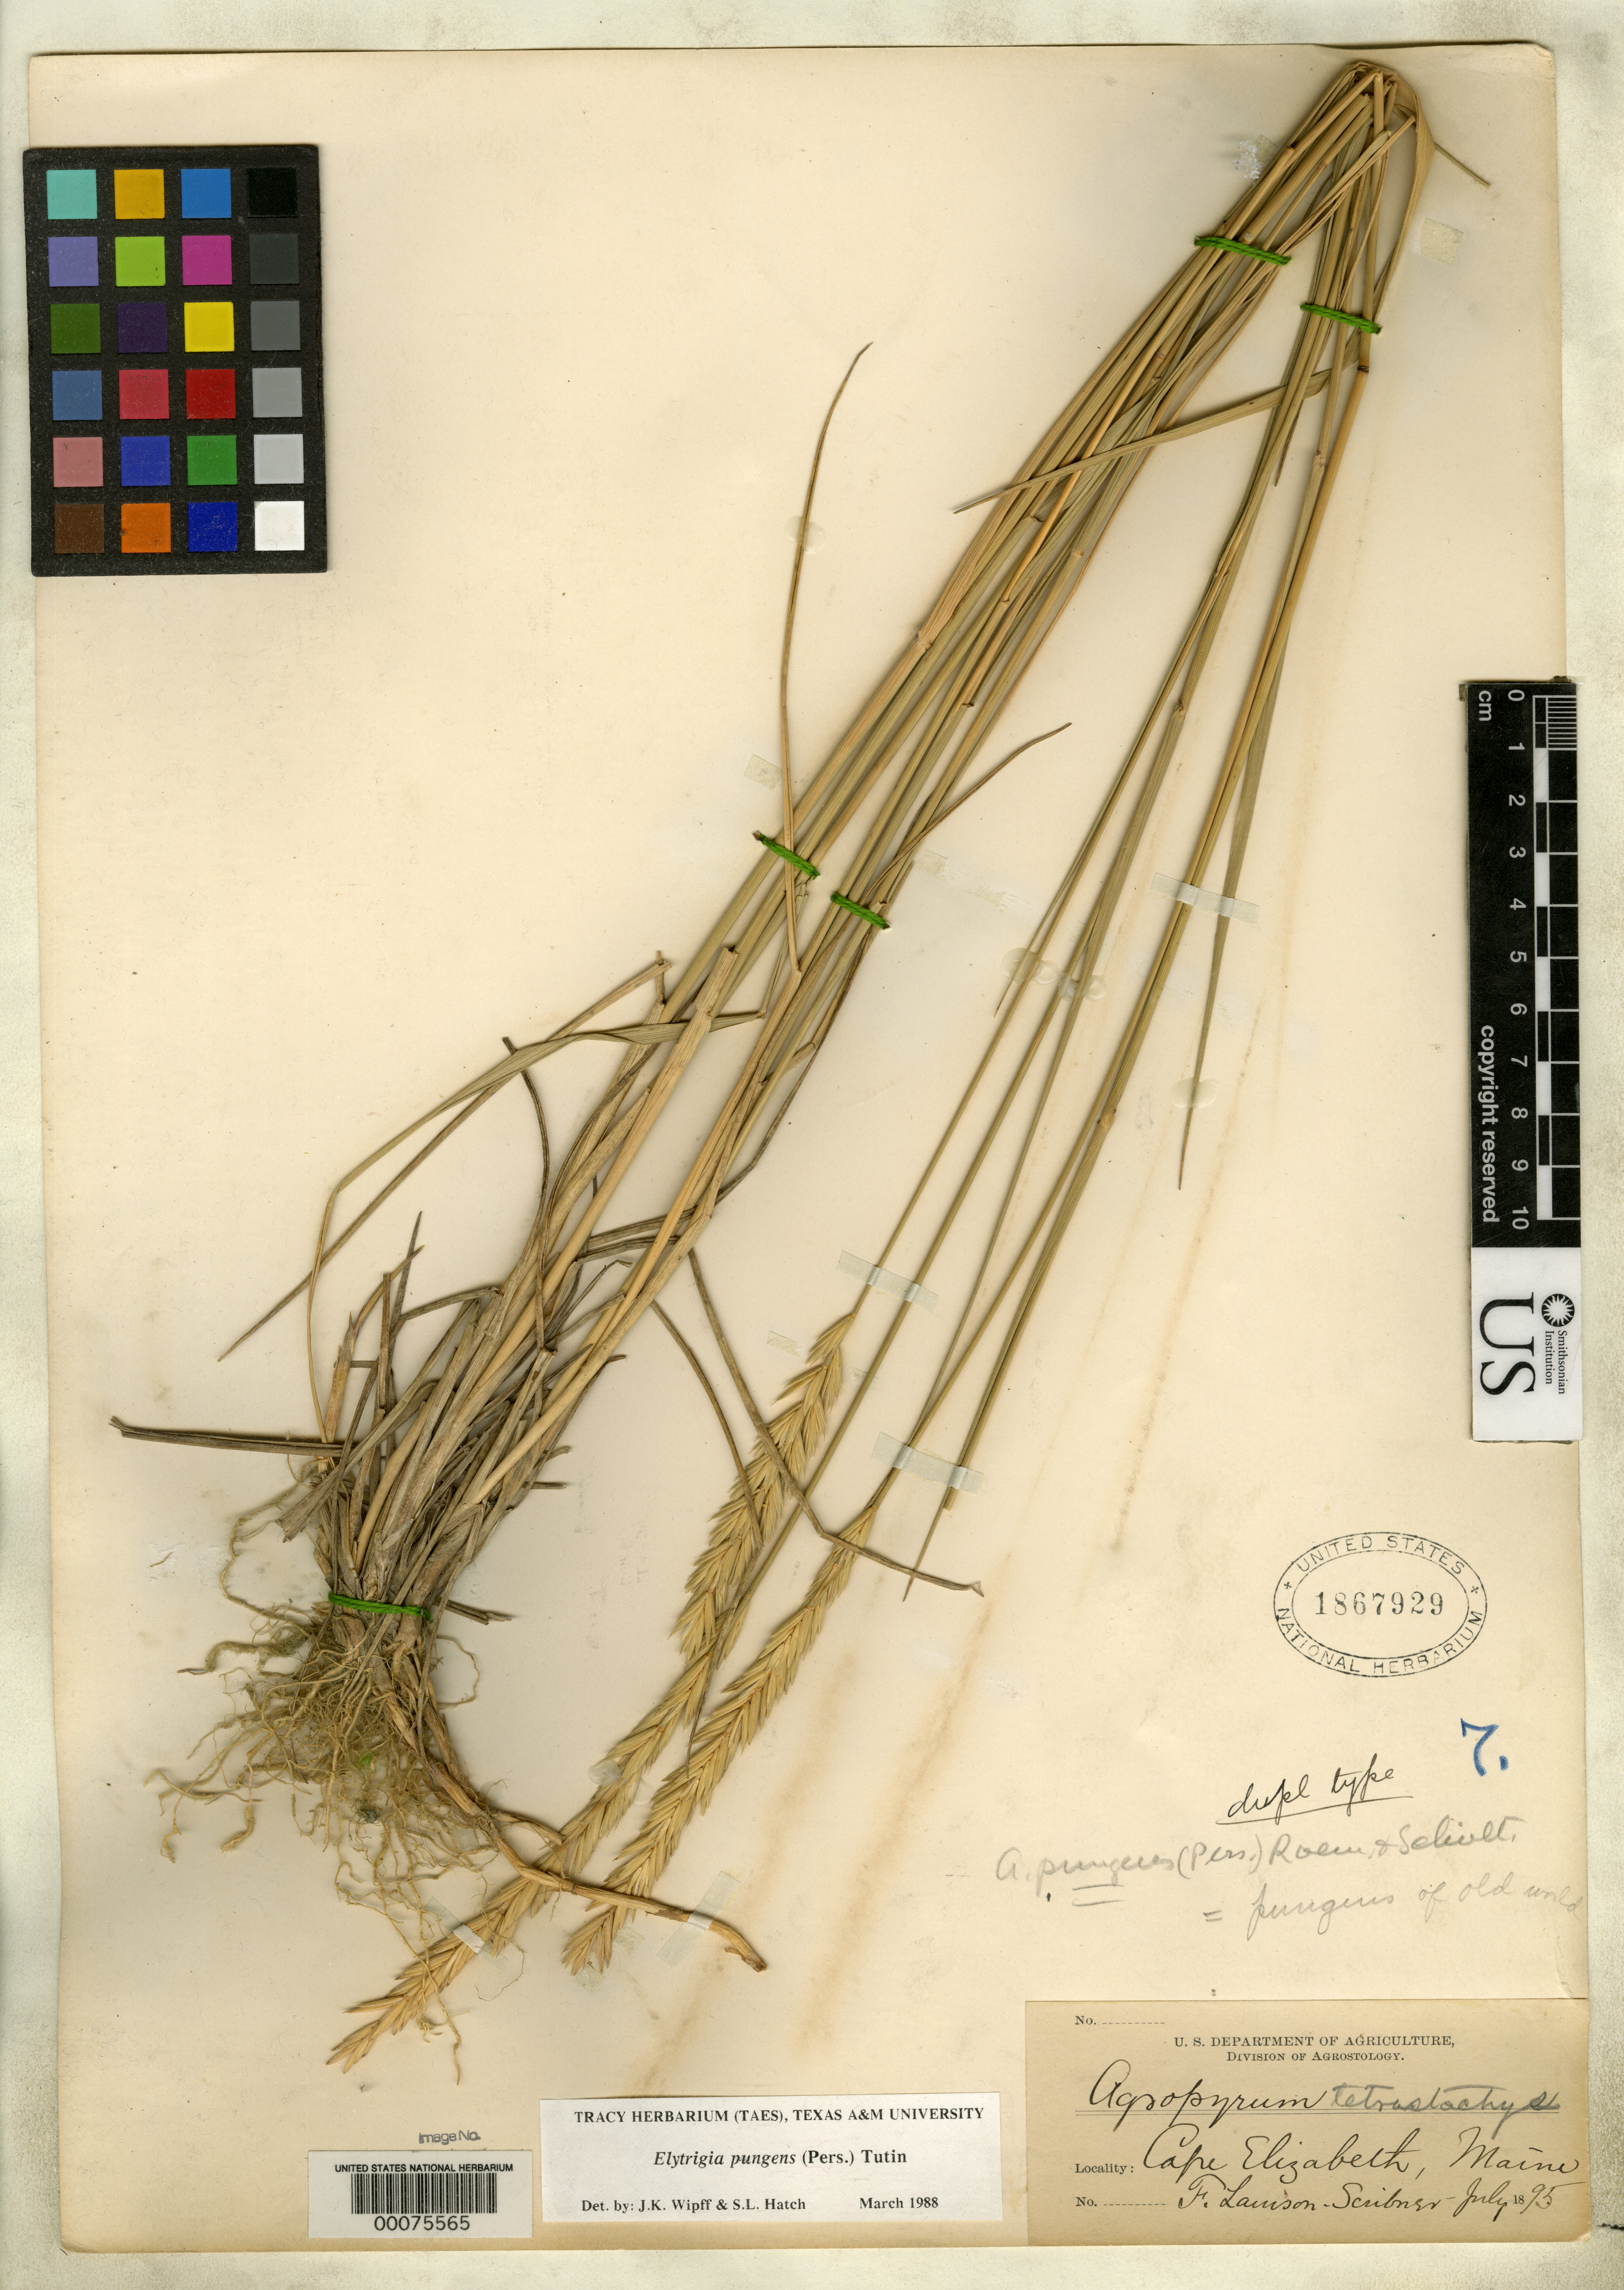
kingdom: Plantae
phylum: Tracheophyta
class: Liliopsida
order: Poales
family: Poaceae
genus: Agropyron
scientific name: Agropyron tetrastachys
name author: Scribn. & J.G. Sm.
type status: Isotype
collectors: F. L. Scribner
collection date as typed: Jul 1895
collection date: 1895-07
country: United States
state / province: Maine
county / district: Cumberland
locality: Cape Elizabeth, sandy soil by coast.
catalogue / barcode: US 1867929